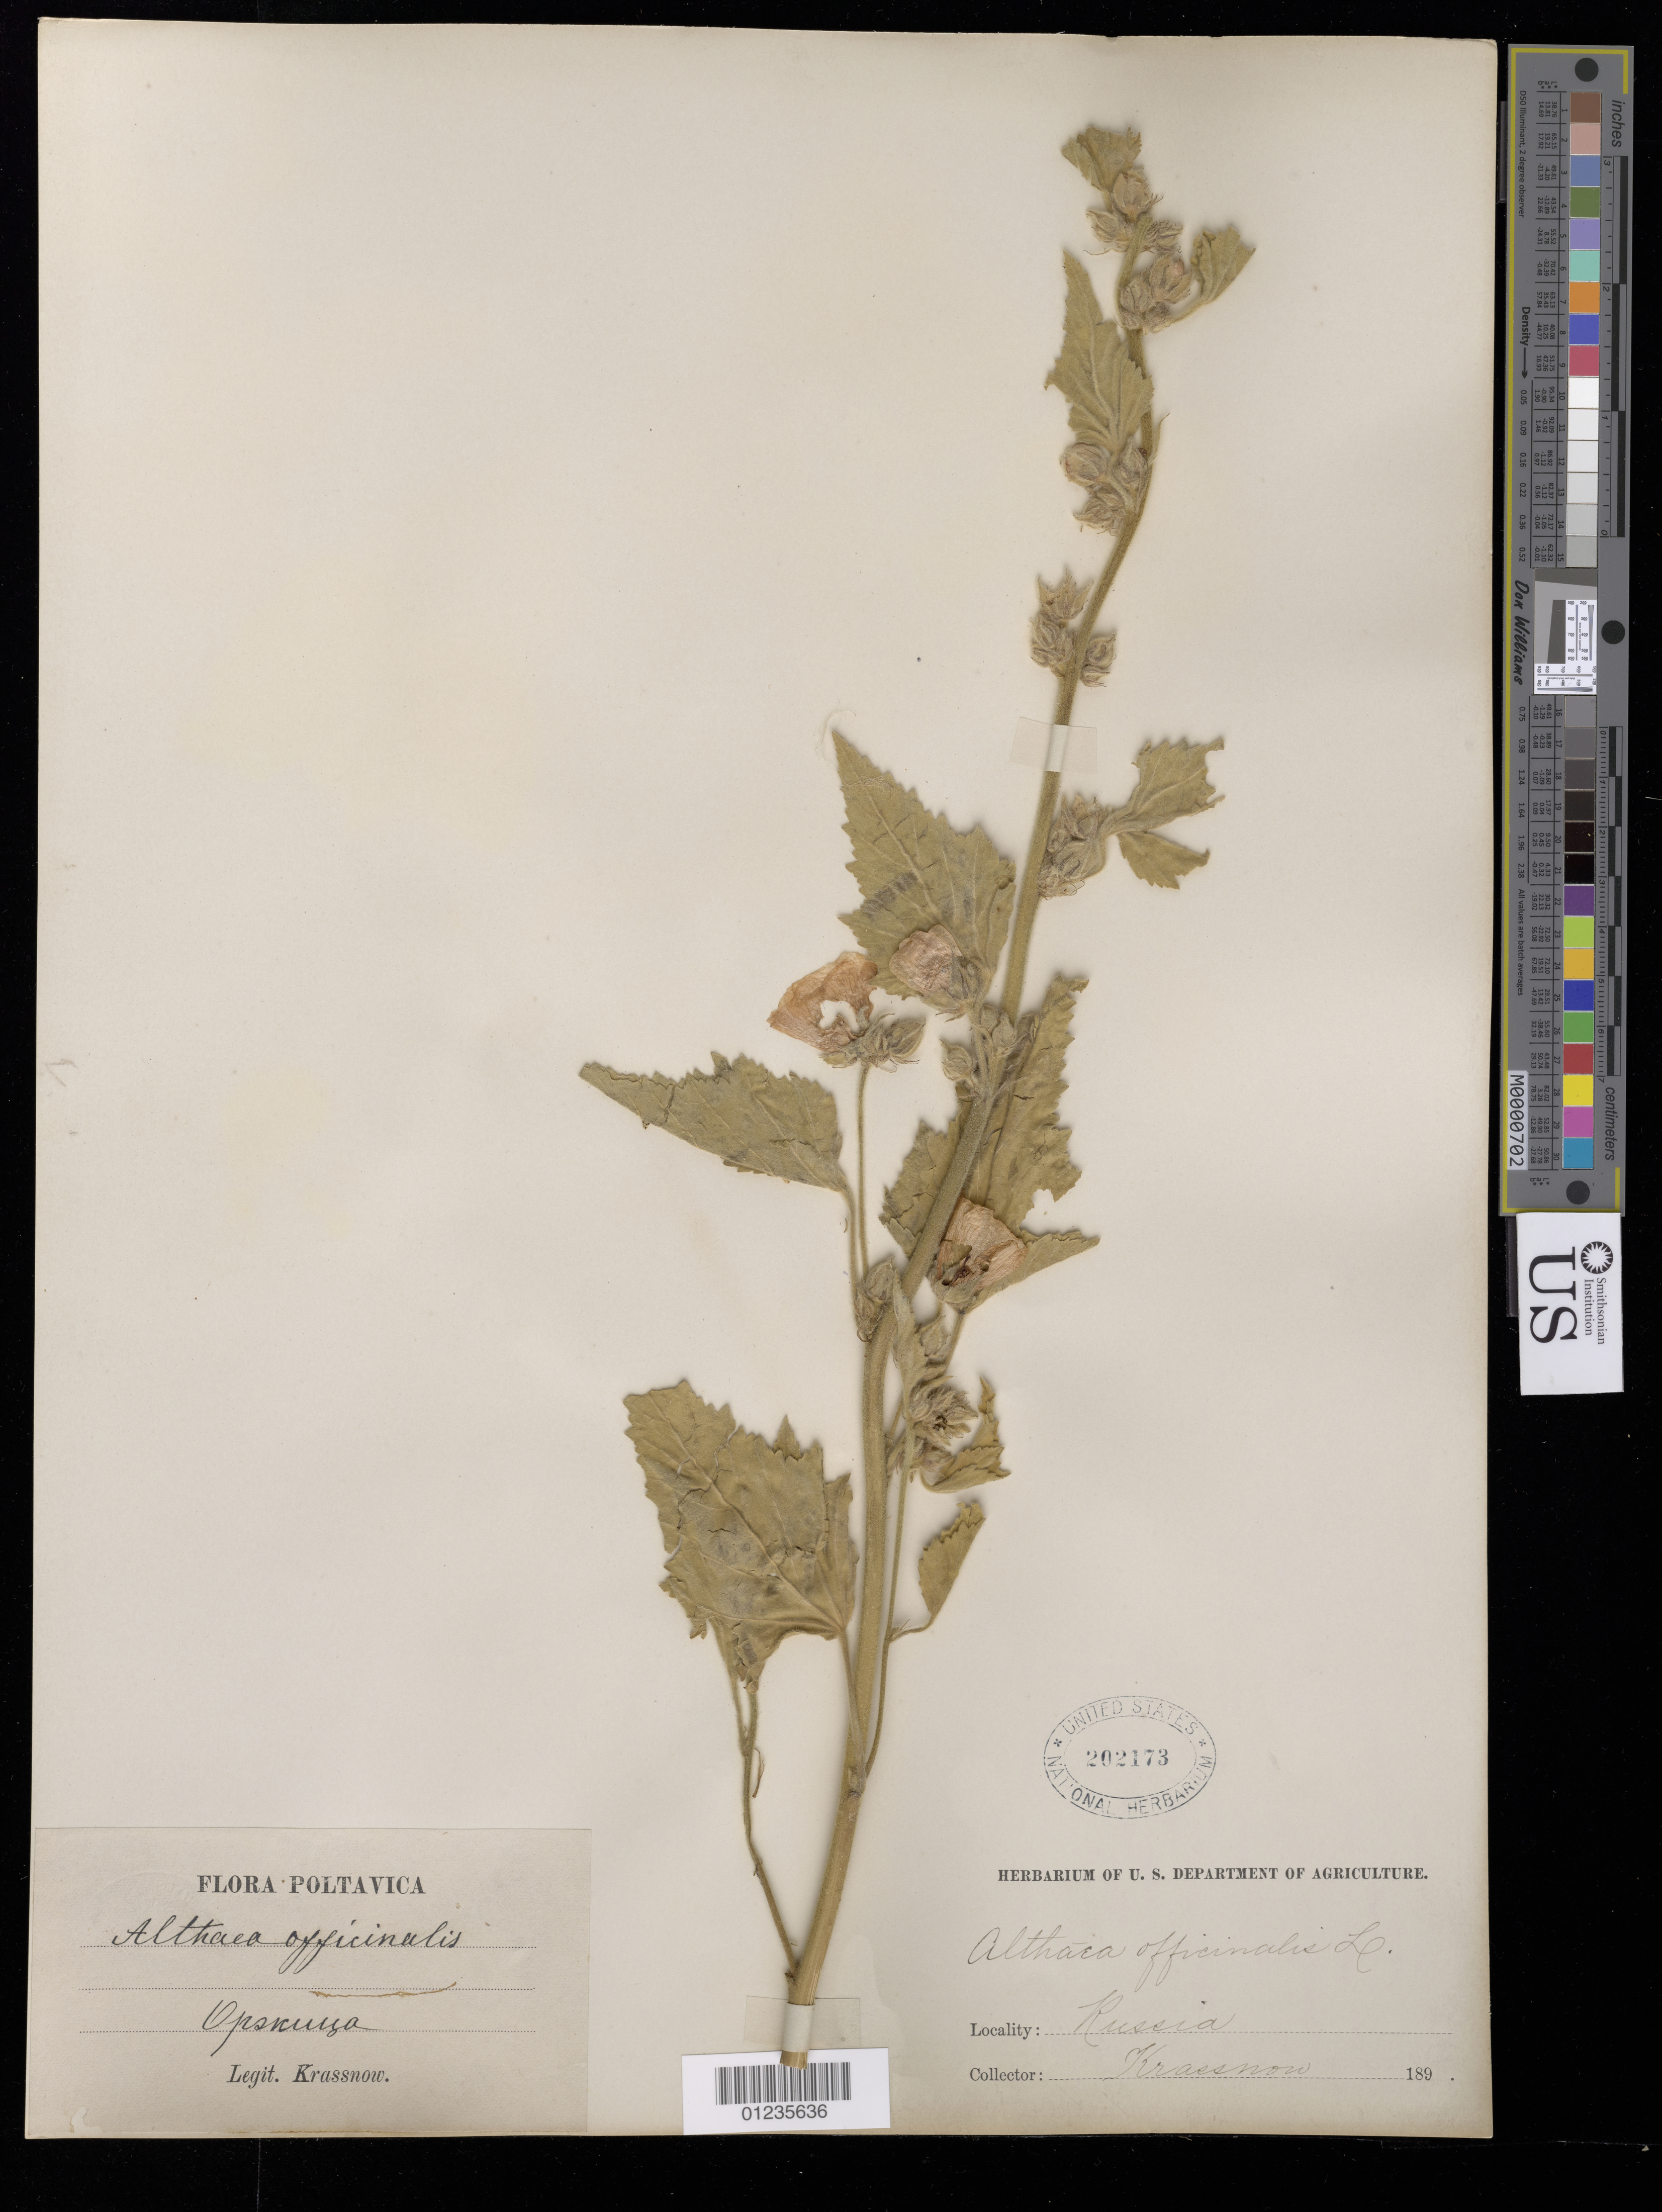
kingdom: Plantae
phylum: Tracheophyta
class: Magnoliopsida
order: Malvales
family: Malvaceae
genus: Althaea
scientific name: Althaea officinalis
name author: L.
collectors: -. Krassnow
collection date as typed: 1890 - 1899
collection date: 1890/1899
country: Ukraine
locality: Poltava.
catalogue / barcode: US 202173